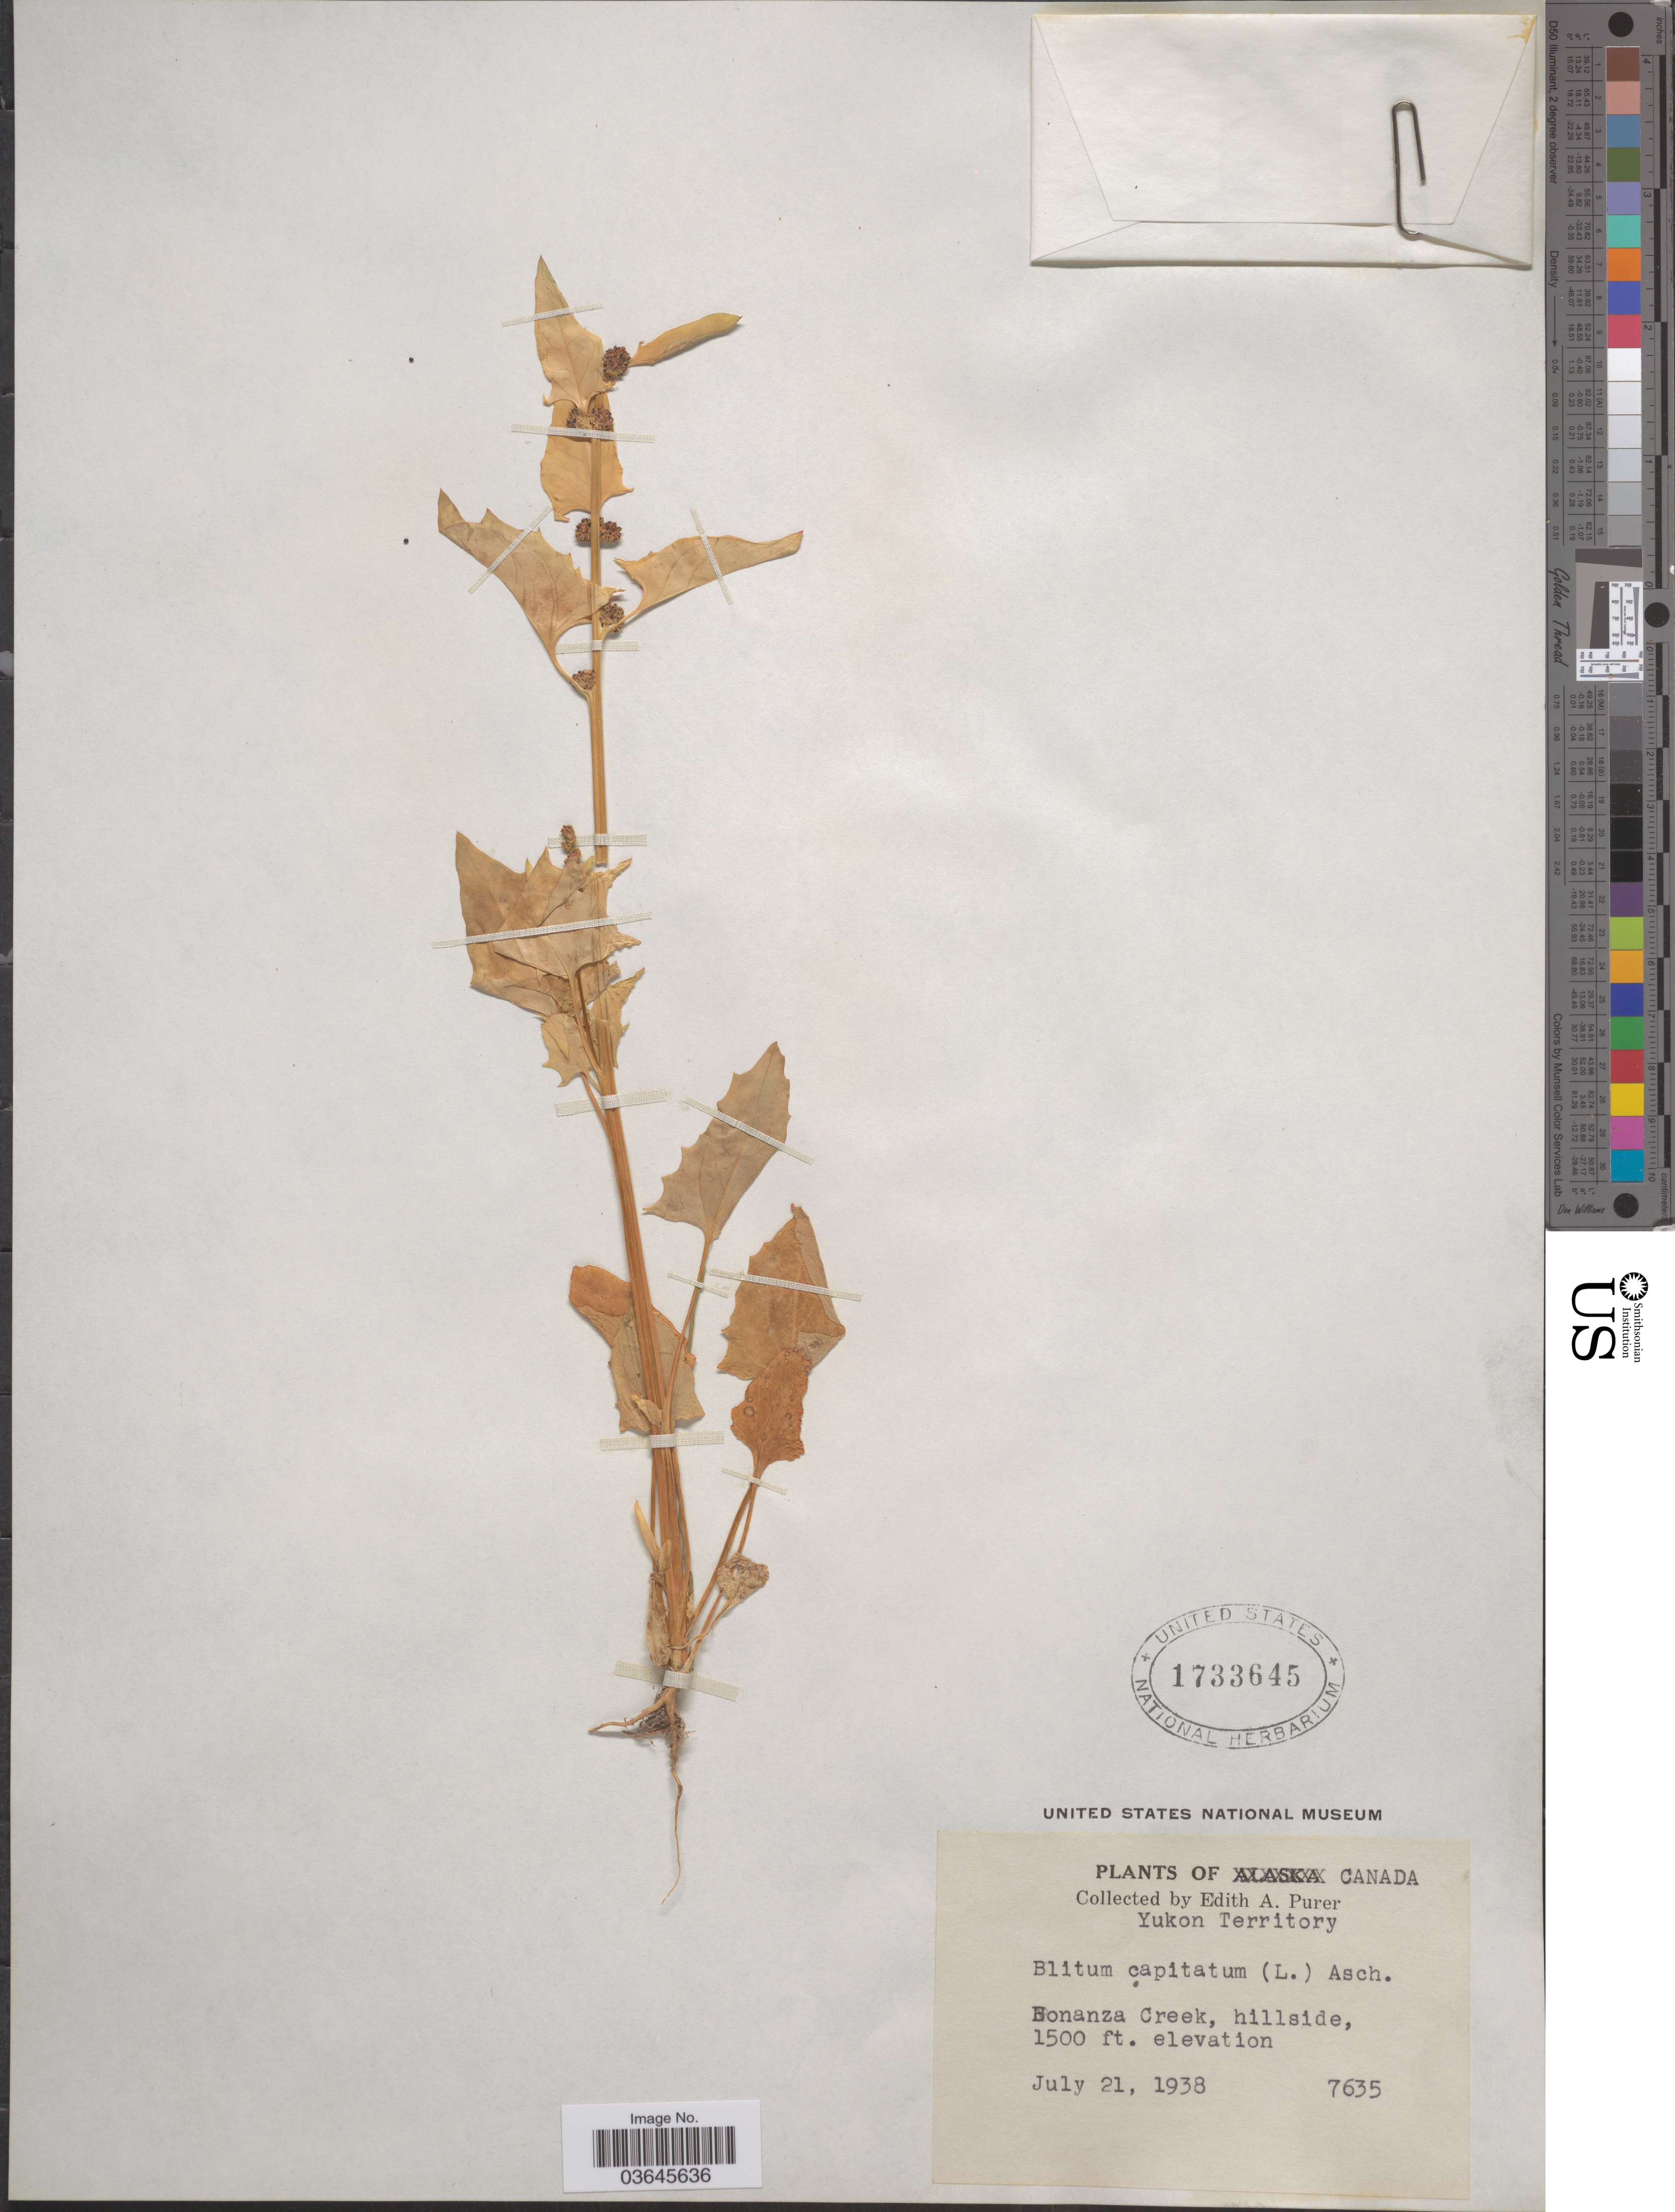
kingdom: Plantae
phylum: Tracheophyta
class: Magnoliopsida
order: Caryophyllales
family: Amaranthaceae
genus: Blitum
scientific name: Blitum capitatum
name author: L.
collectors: E. Purer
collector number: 7635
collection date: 1938-07-21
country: Canada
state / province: Yukon Territory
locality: Bonanza Creek, hillside.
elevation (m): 457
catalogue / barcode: US 1733645